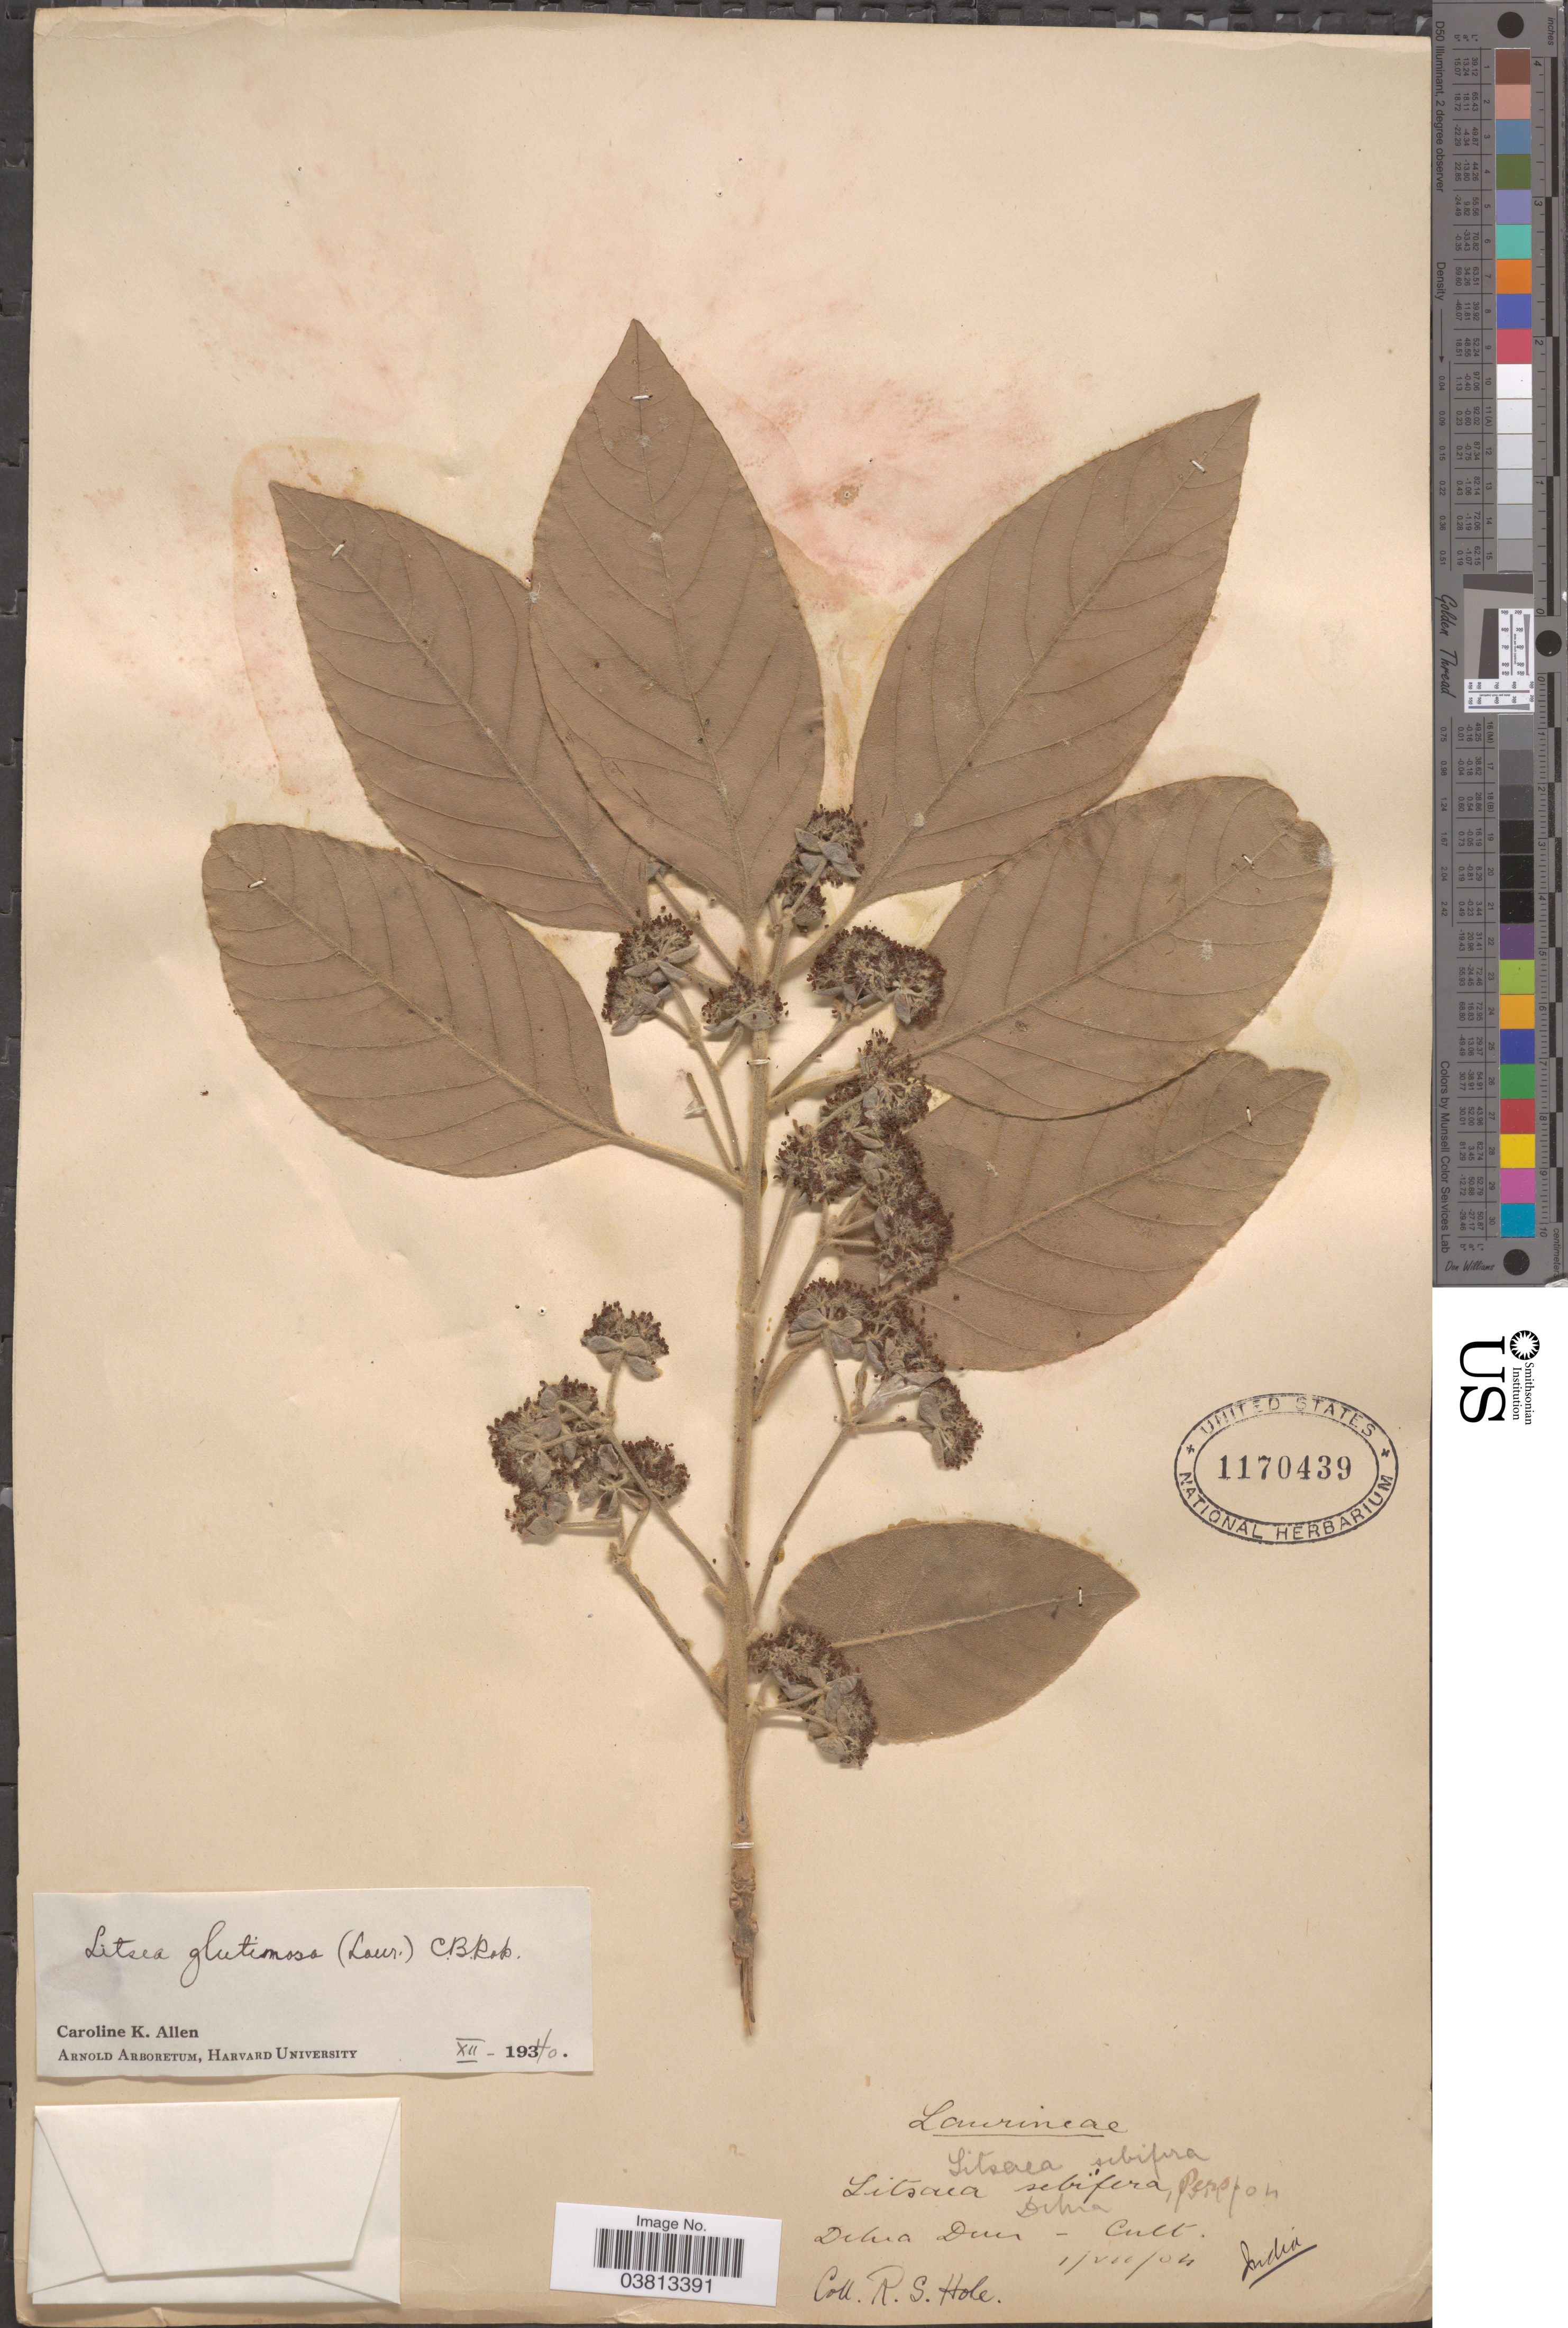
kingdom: Plantae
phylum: Tracheophyta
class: Magnoliopsida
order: Laurales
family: Lauraceae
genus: Litsea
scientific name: Litsea glutinosa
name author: (Lour.) C.B. Rob.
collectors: R. S. Hole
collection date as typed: Transcribed d/m/y: 1/7/4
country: India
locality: Dehra Dun.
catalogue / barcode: US 1170439